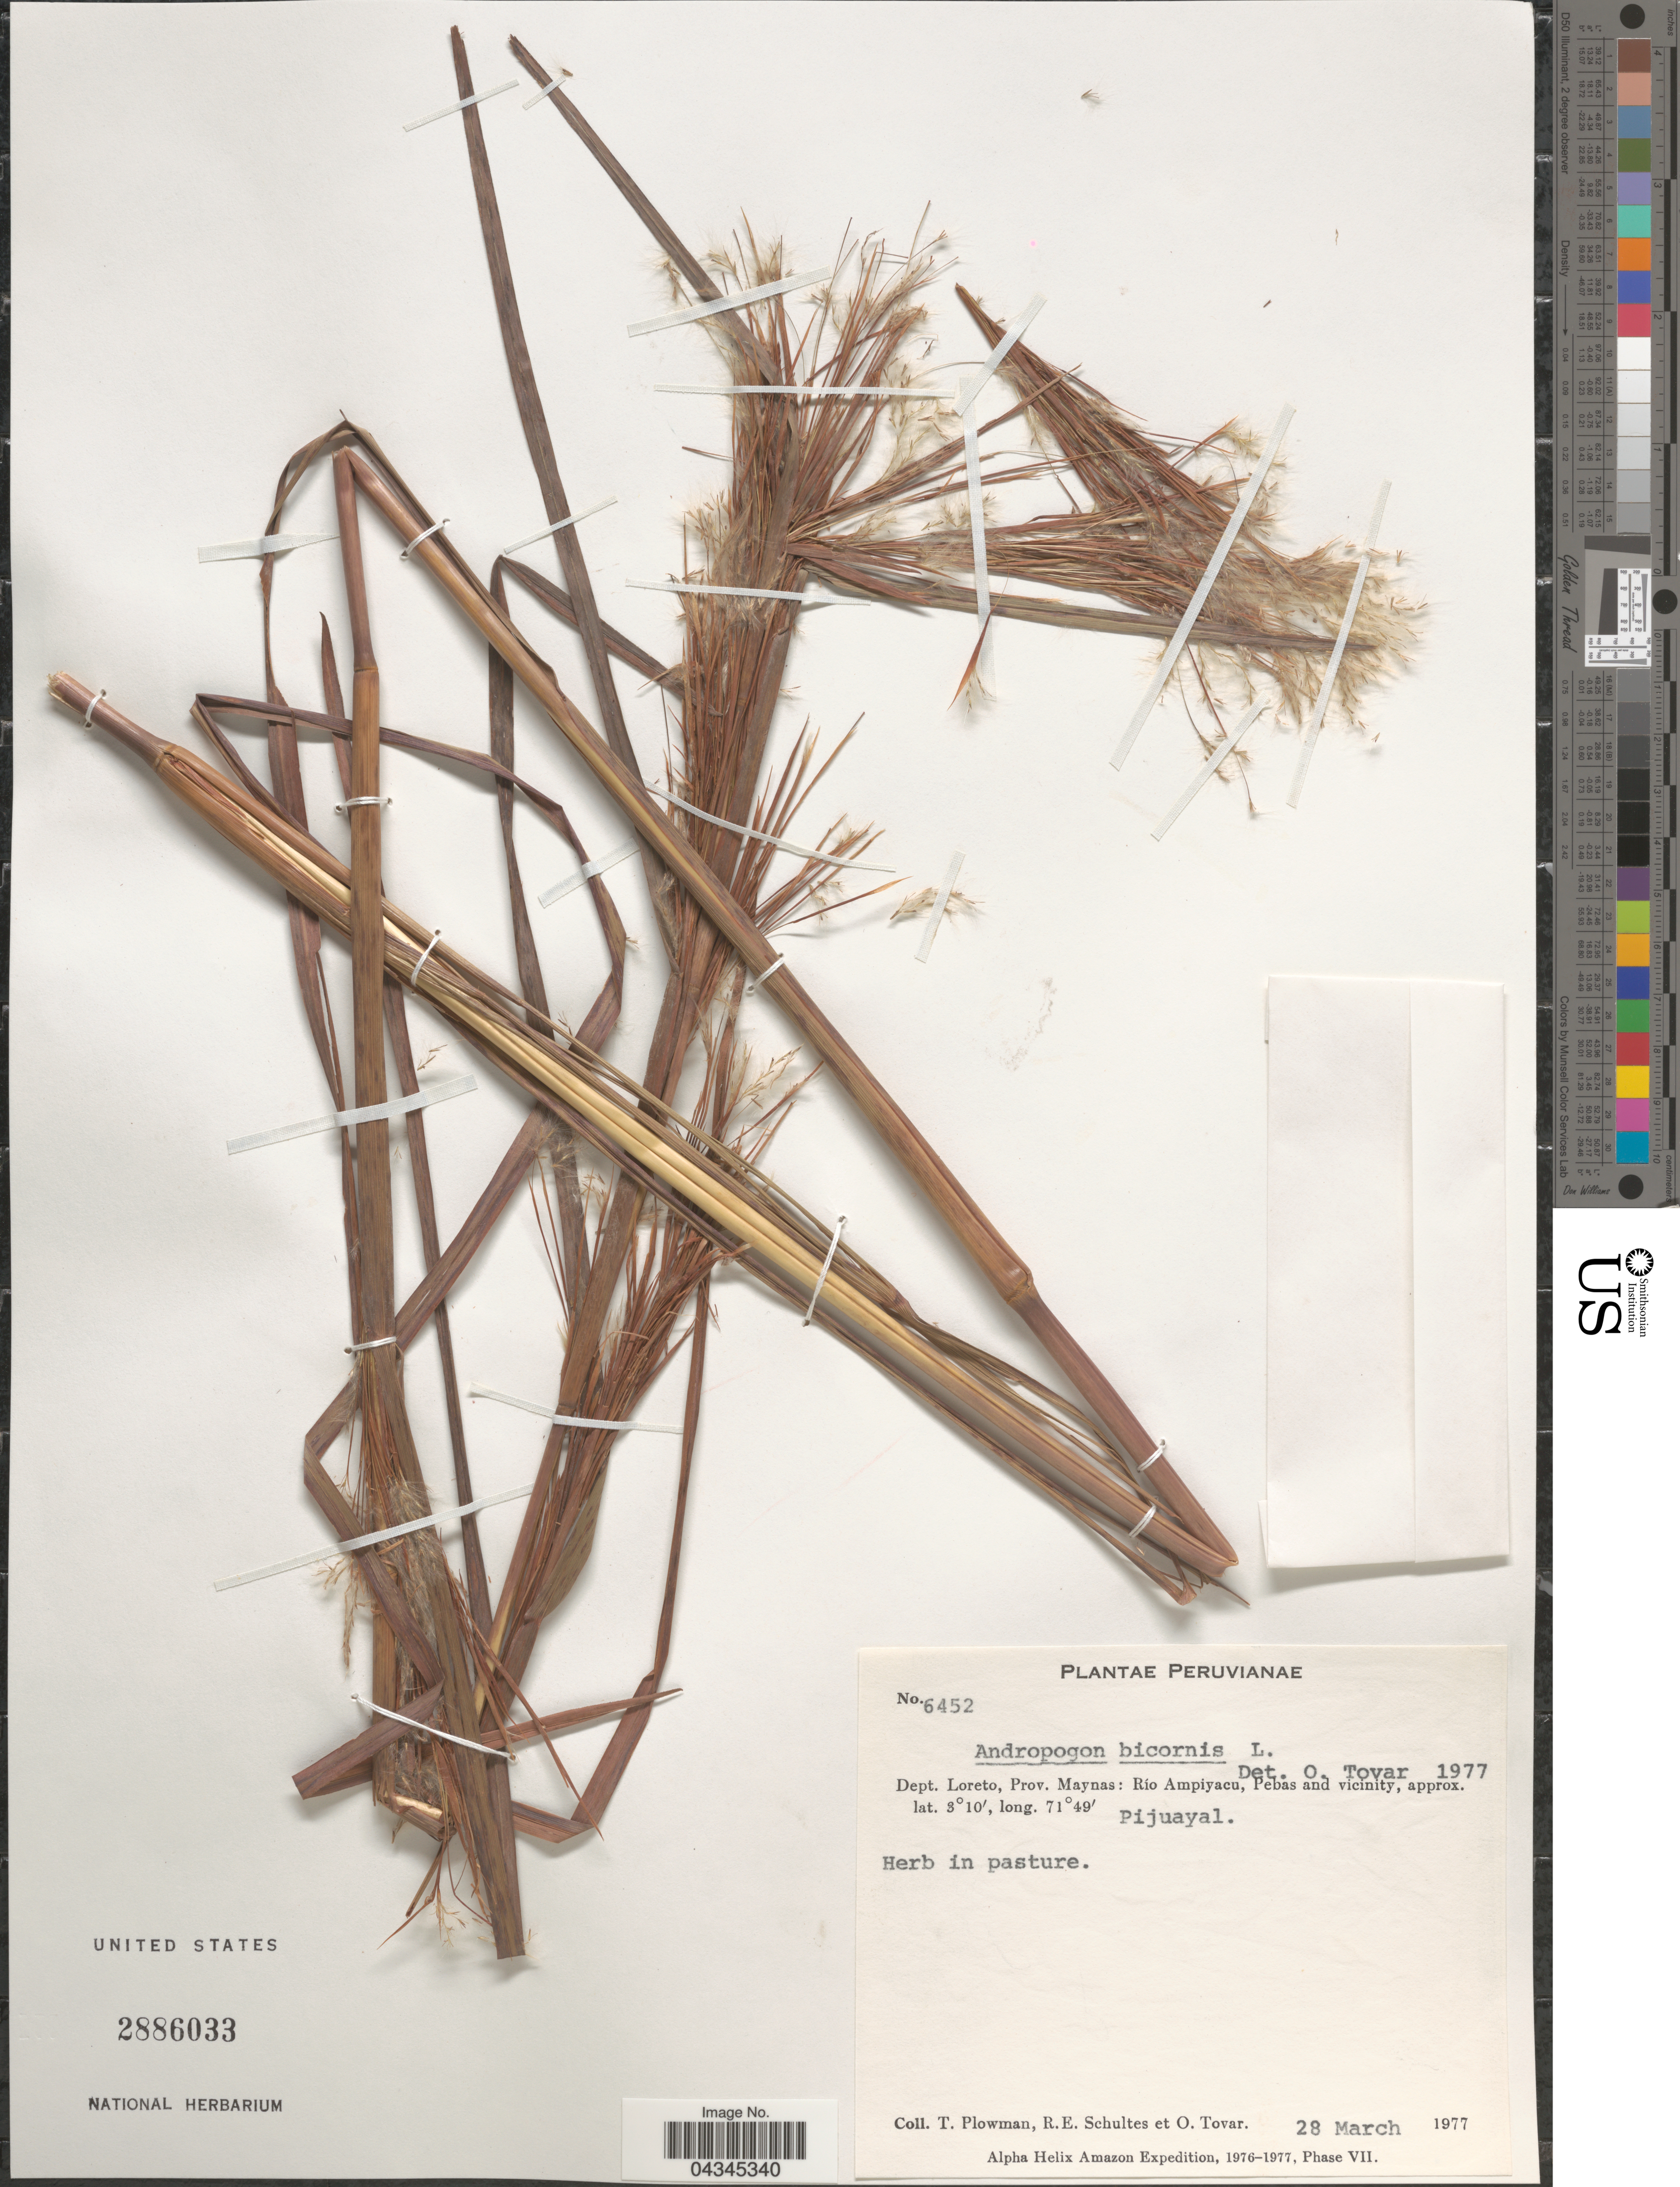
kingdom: Plantae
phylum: Tracheophyta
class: Liliopsida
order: Poales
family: Poaceae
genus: Andropogon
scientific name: Andropogon bicornis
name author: L.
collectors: T. Plowman, R. E. Schultes & O. Tovar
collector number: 6452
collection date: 1977-03-28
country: Peru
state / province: Loreto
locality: Dept. Loreto, Prov. Maynas: Rio Ampiyacu, Pebas and vicinity. Alpha Helix Amazon Expeditionm 1976-1977, Phase VII.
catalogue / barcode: US 2886033